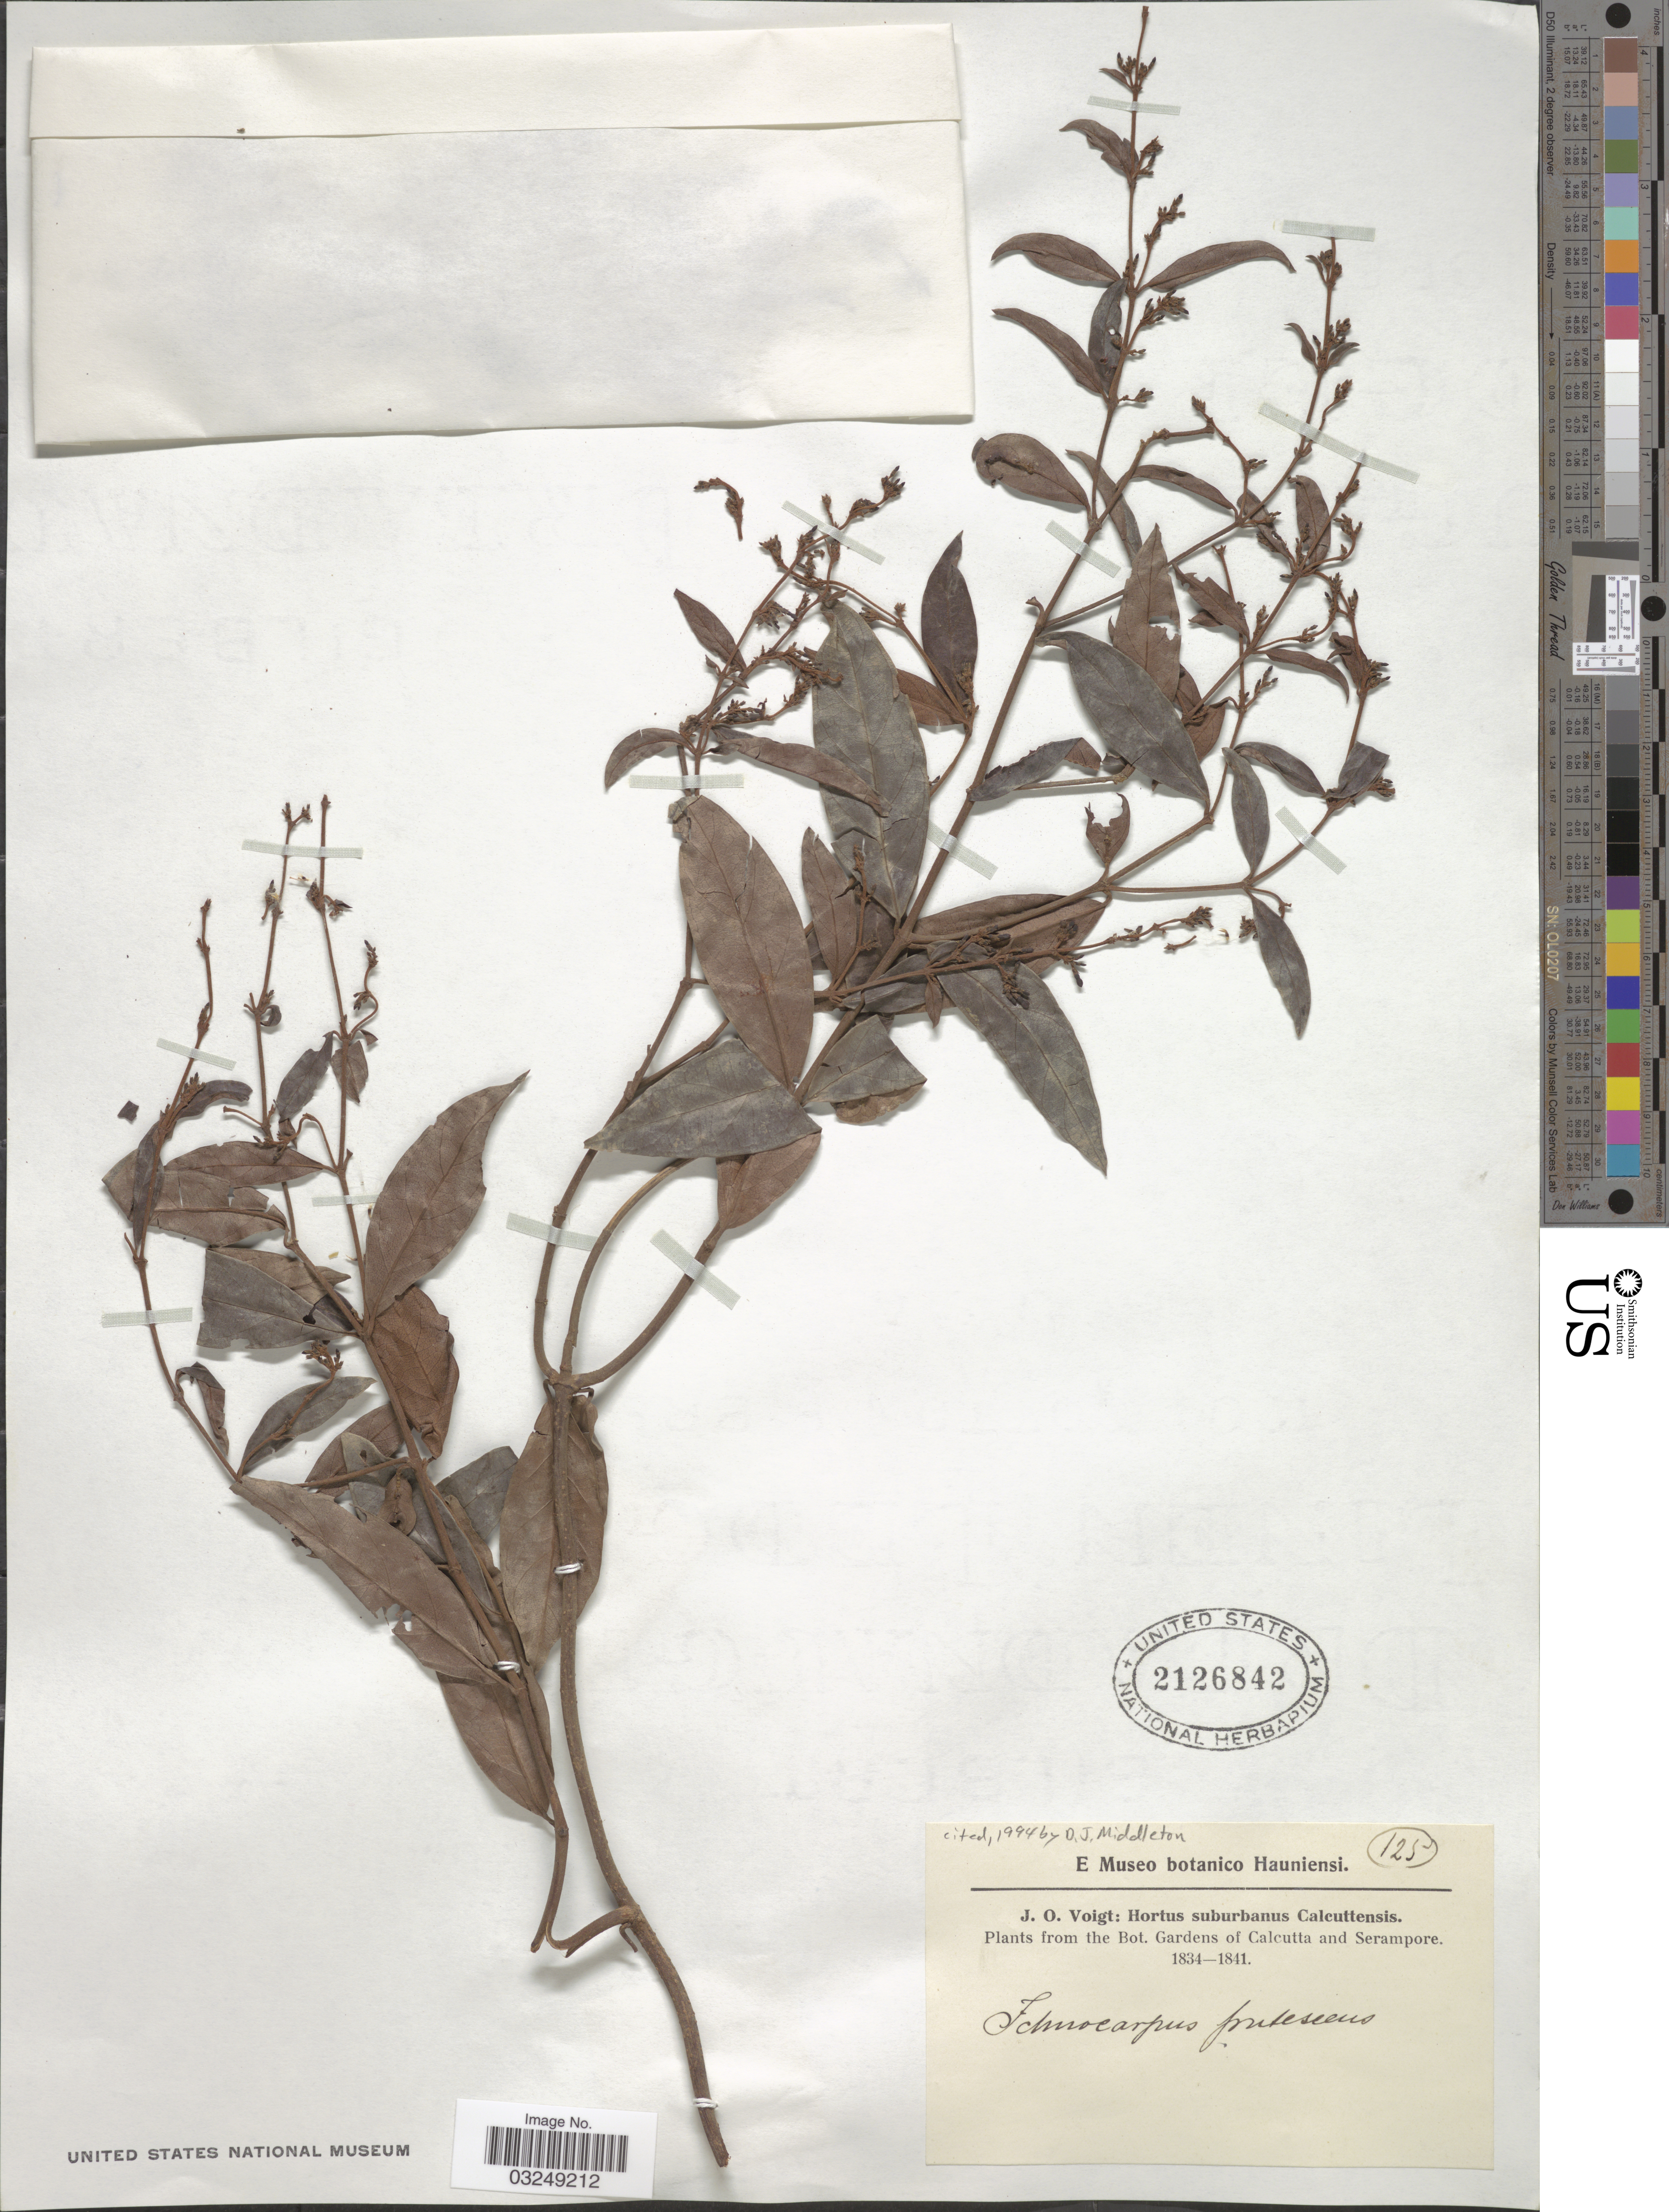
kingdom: Plantae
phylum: Tracheophyta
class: Magnoliopsida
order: Gentianales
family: Apocynaceae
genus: Ichnocarpus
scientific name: Ichnocarpus frutescens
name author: (L.) W.T. Aiton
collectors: J. O. Voigt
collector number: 125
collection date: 1834/1841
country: India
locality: Bot. Gardens of Calcutta and Serampore.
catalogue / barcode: US 2126842